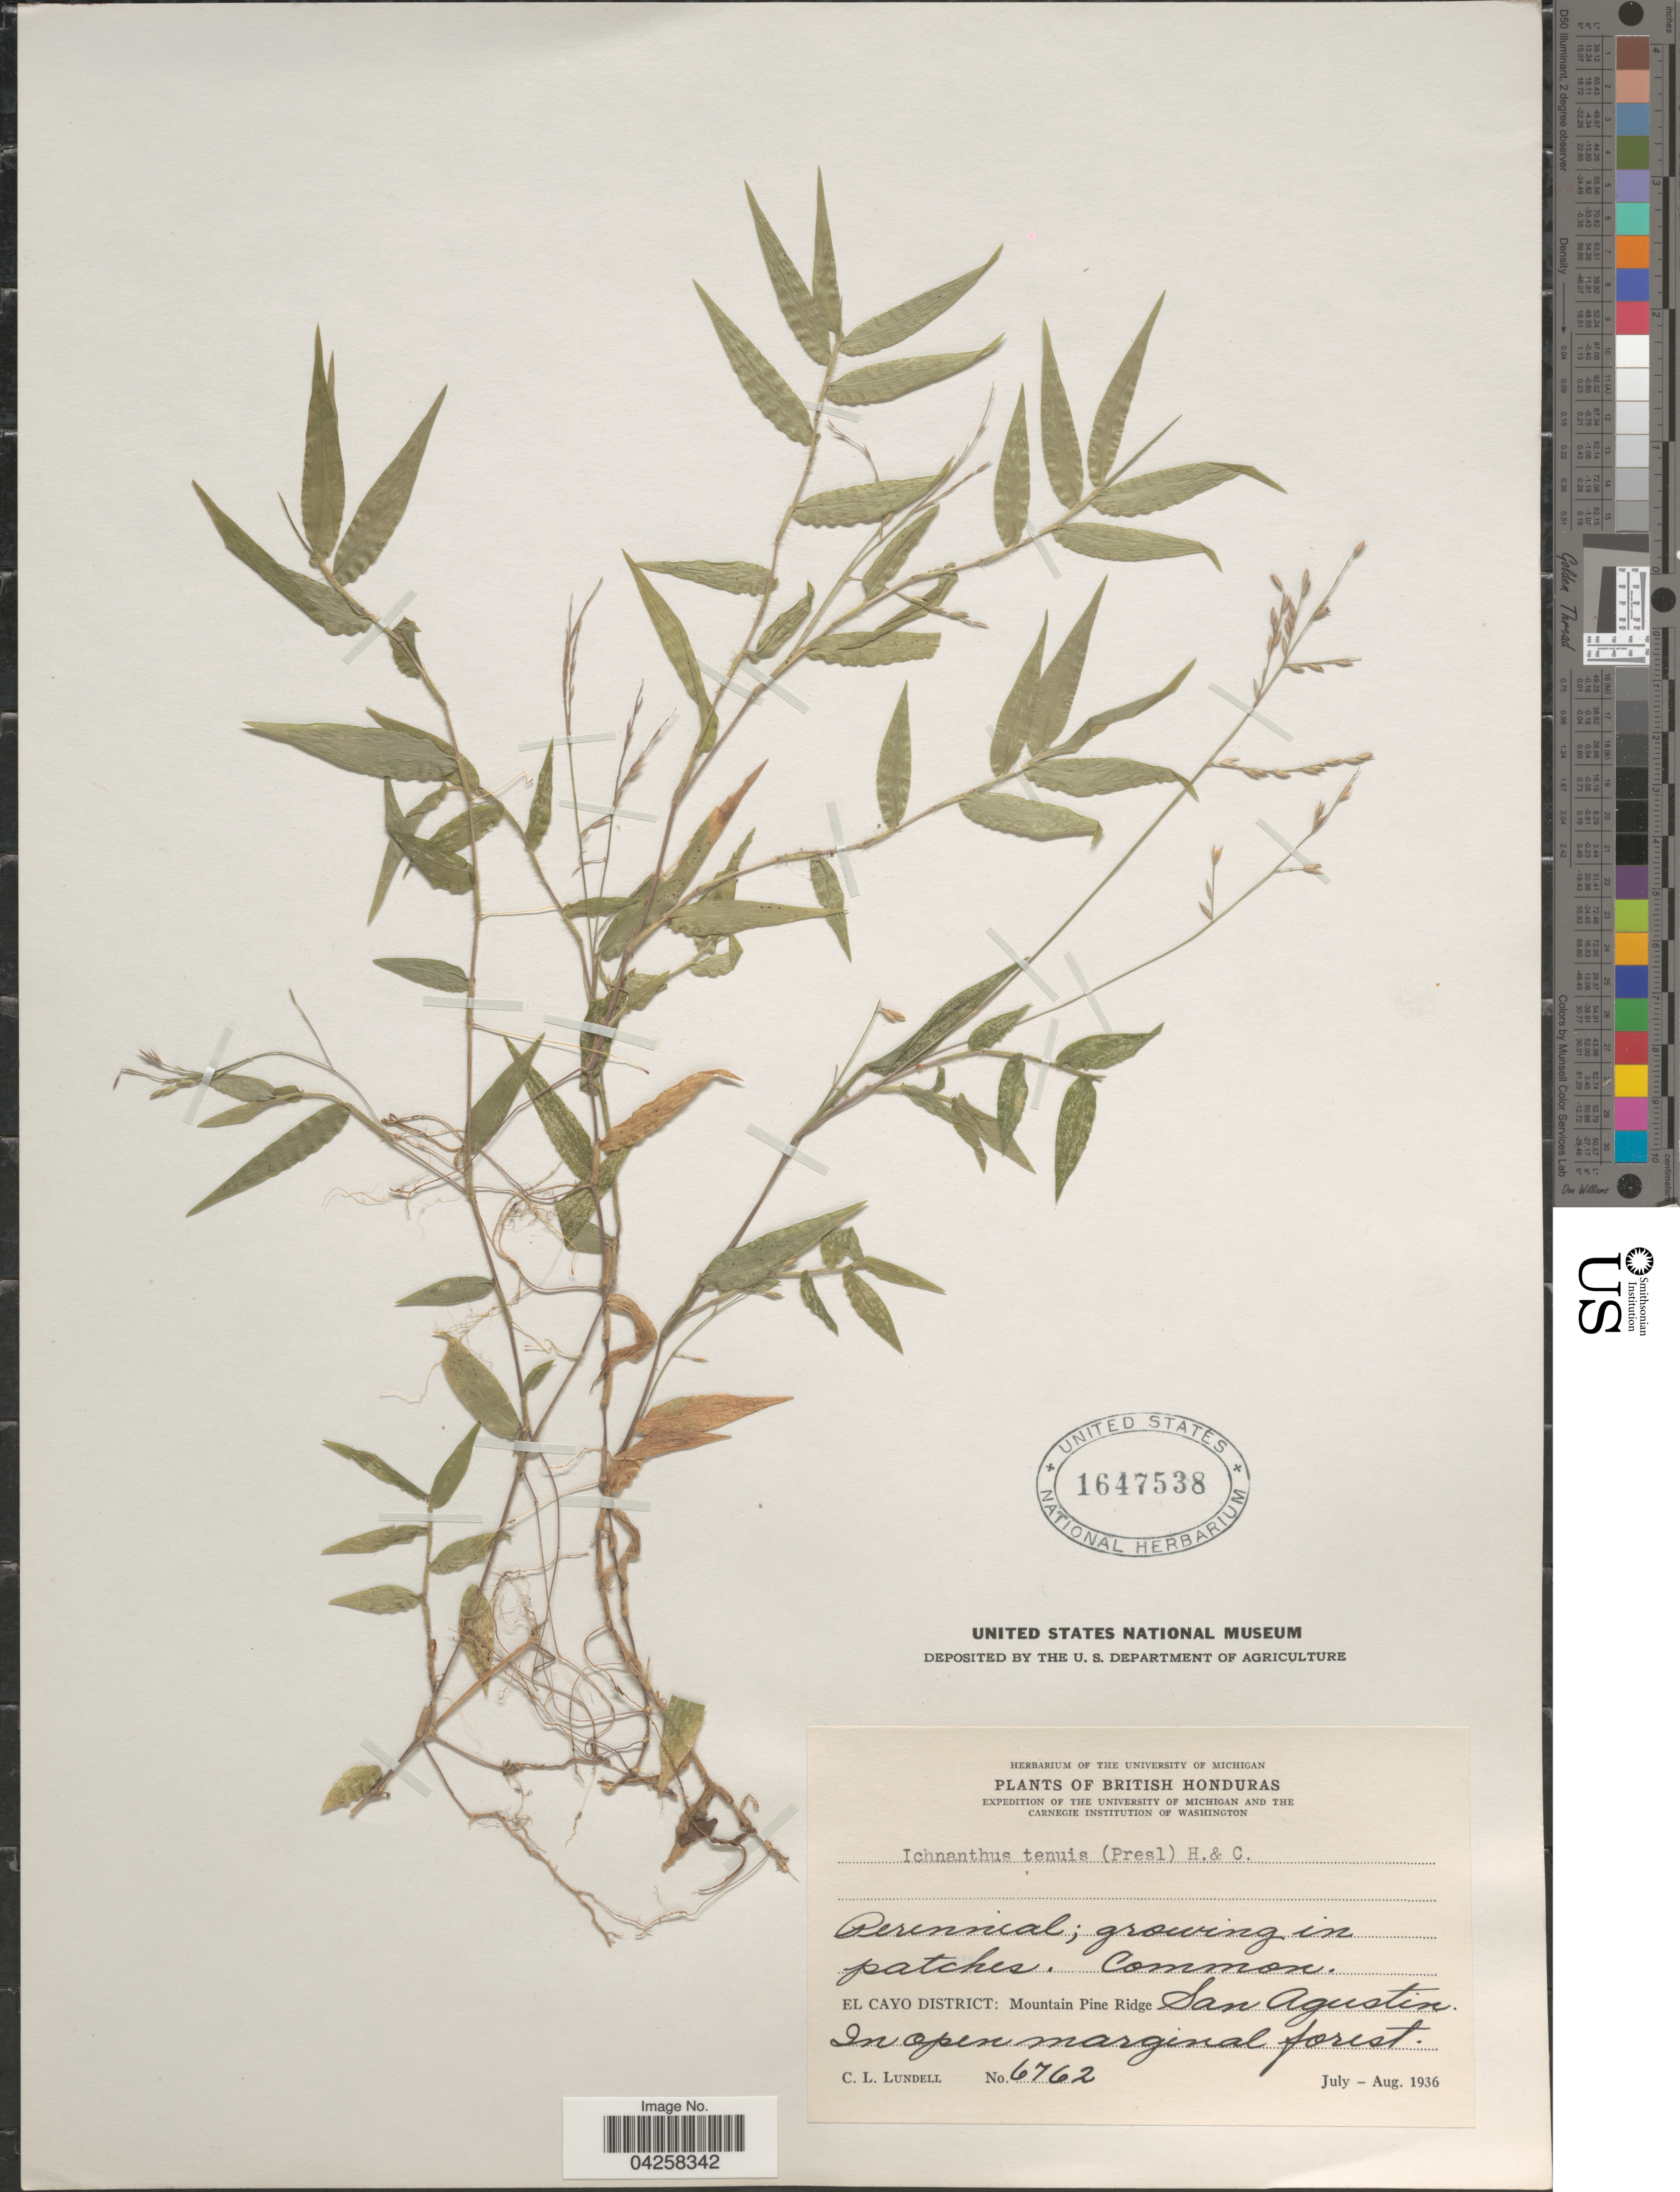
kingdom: Plantae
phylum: Tracheophyta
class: Liliopsida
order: Poales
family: Poaceae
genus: Ichnanthus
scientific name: Ichnanthus tenuis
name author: (J. Presl) Hitchc. & Chase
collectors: C. L. Lundell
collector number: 6762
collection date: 1936-07/1936-08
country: Belize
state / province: Cayo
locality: British Honduras. Expedition of the University of Michigan and the Carnegie Institution of Washington. El Cayo District: Mountain Pine Ridge. San Agustin.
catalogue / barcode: US 1647538